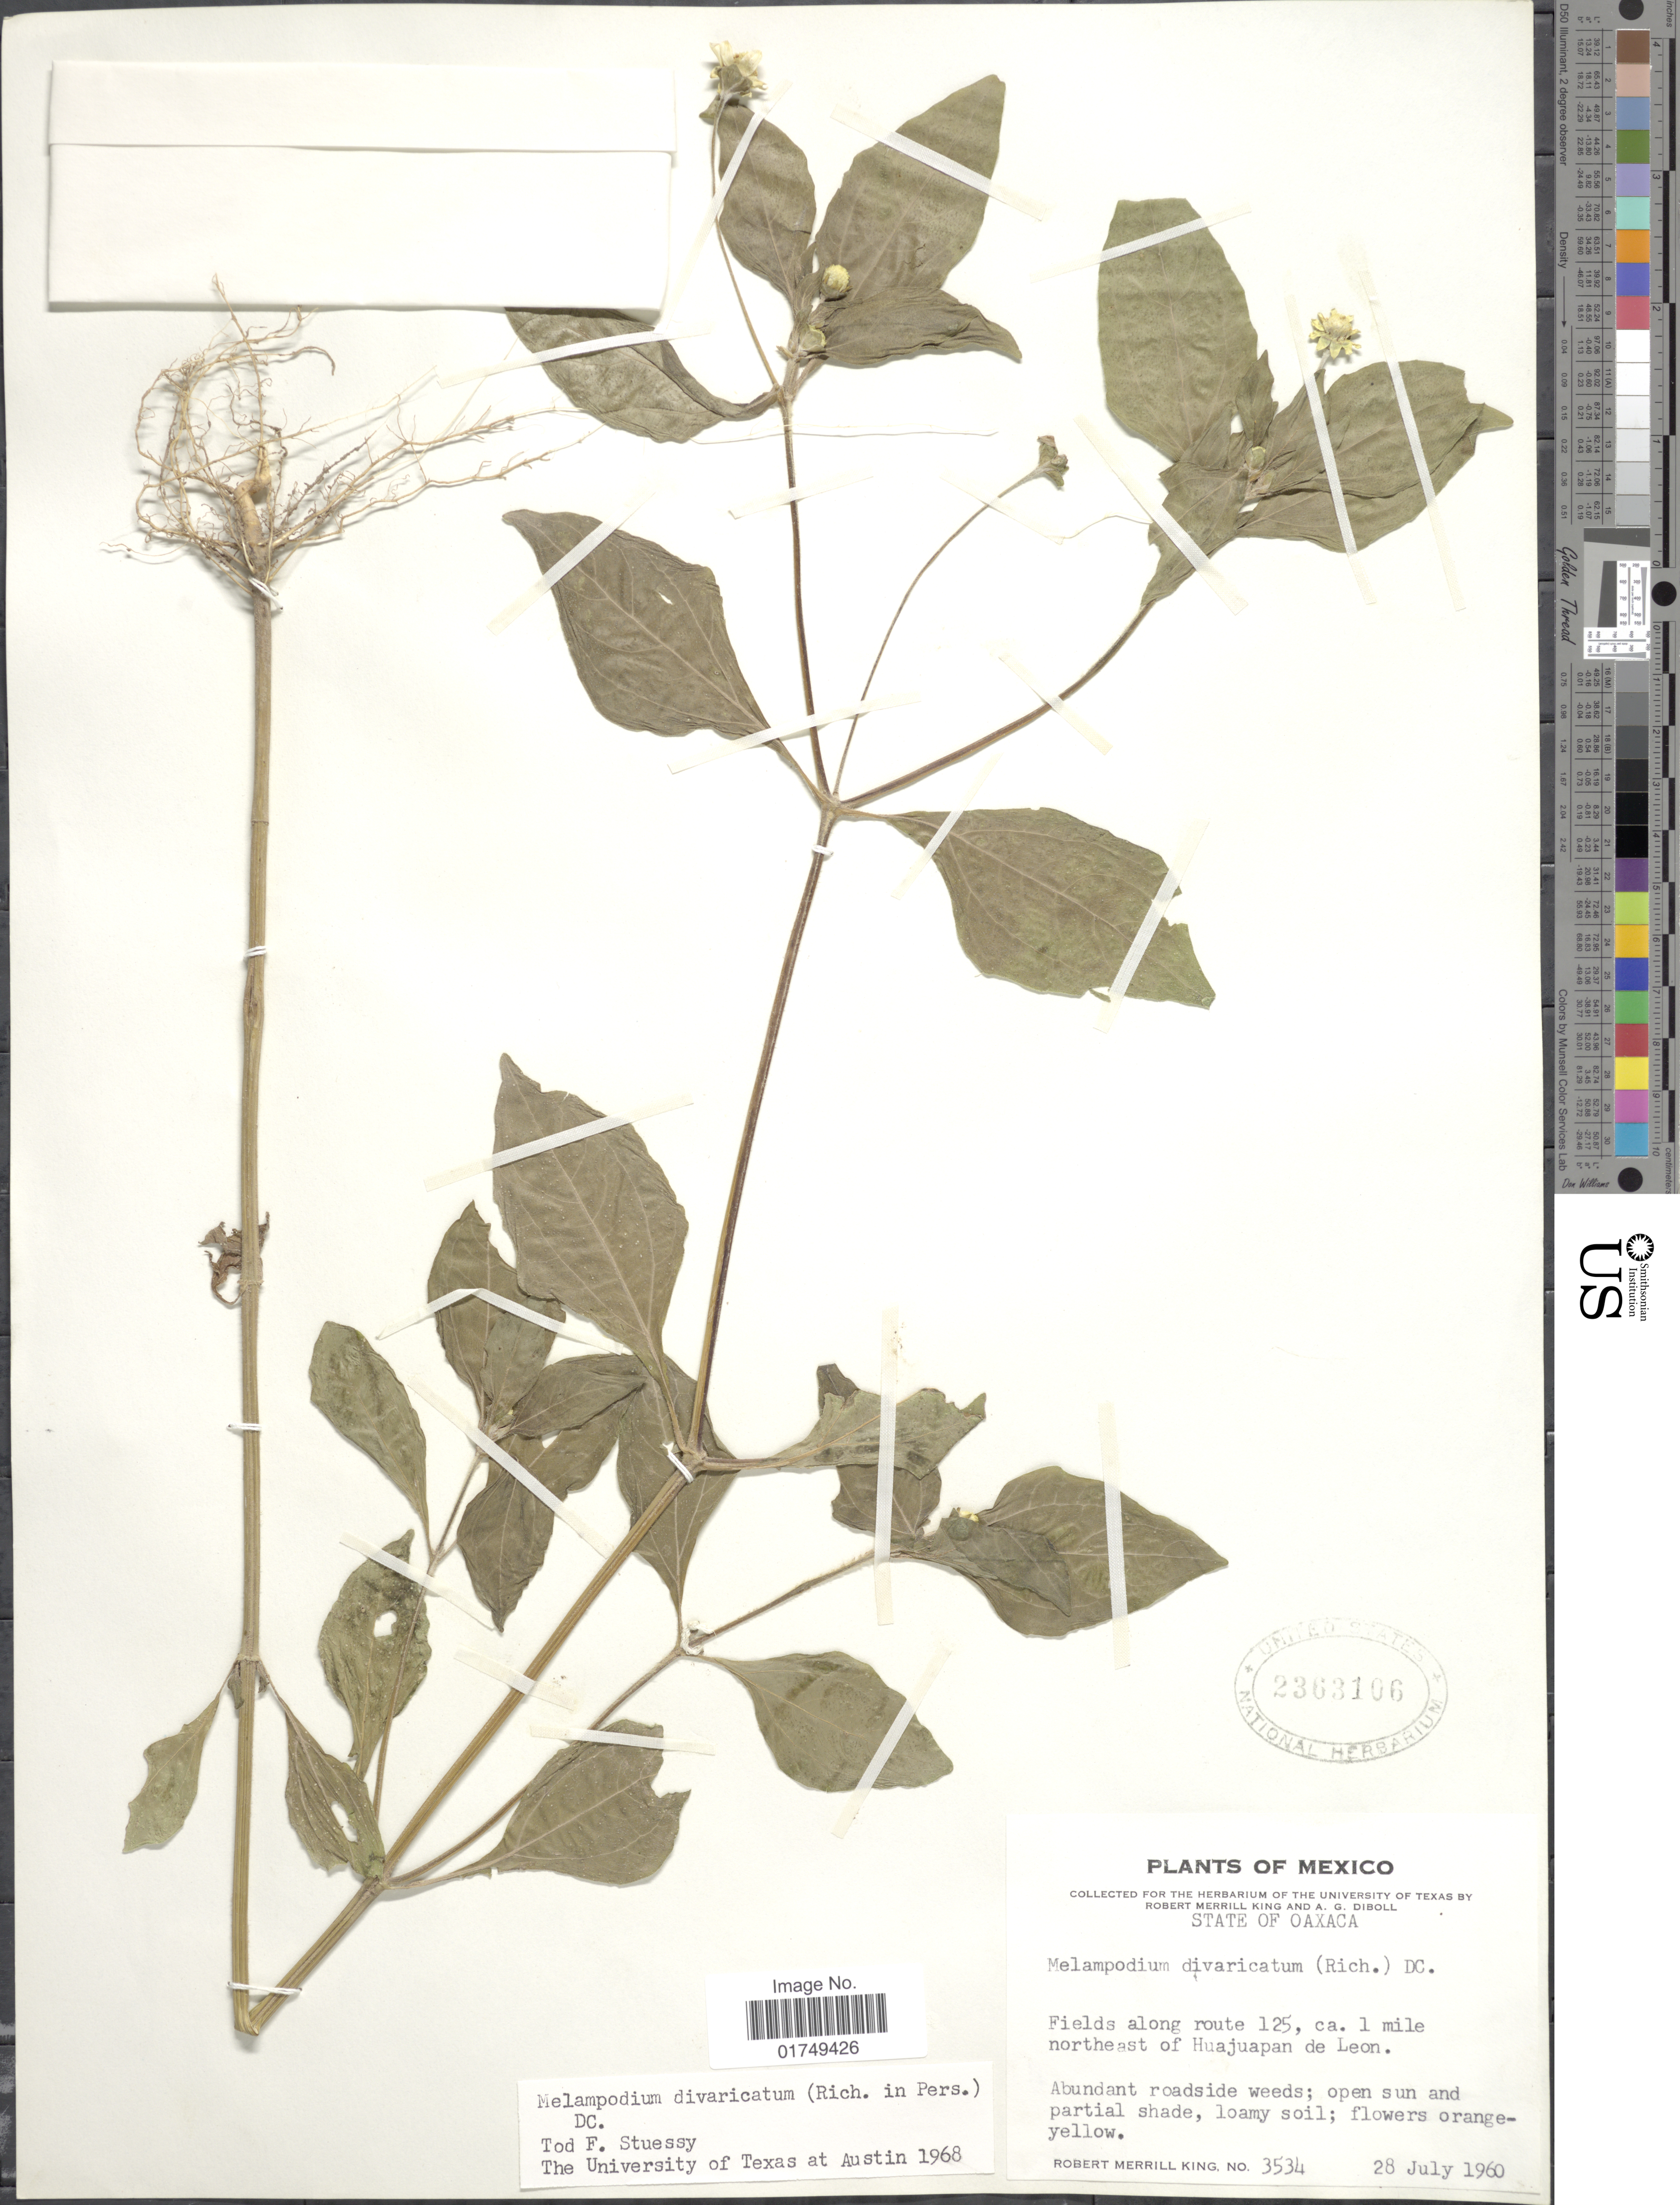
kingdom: Plantae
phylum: Tracheophyta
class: Magnoliopsida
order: Asterales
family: Asteraceae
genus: Melampodium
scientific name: Melampodium divaricatum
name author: (Rich.) DC.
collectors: R. M. King & A. Diboll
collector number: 3534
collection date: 1960-07-28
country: Mexico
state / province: Oaxaca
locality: Fields along route 125, ca 1 mile northeast of Huajuapan de Leon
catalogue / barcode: US 2363106